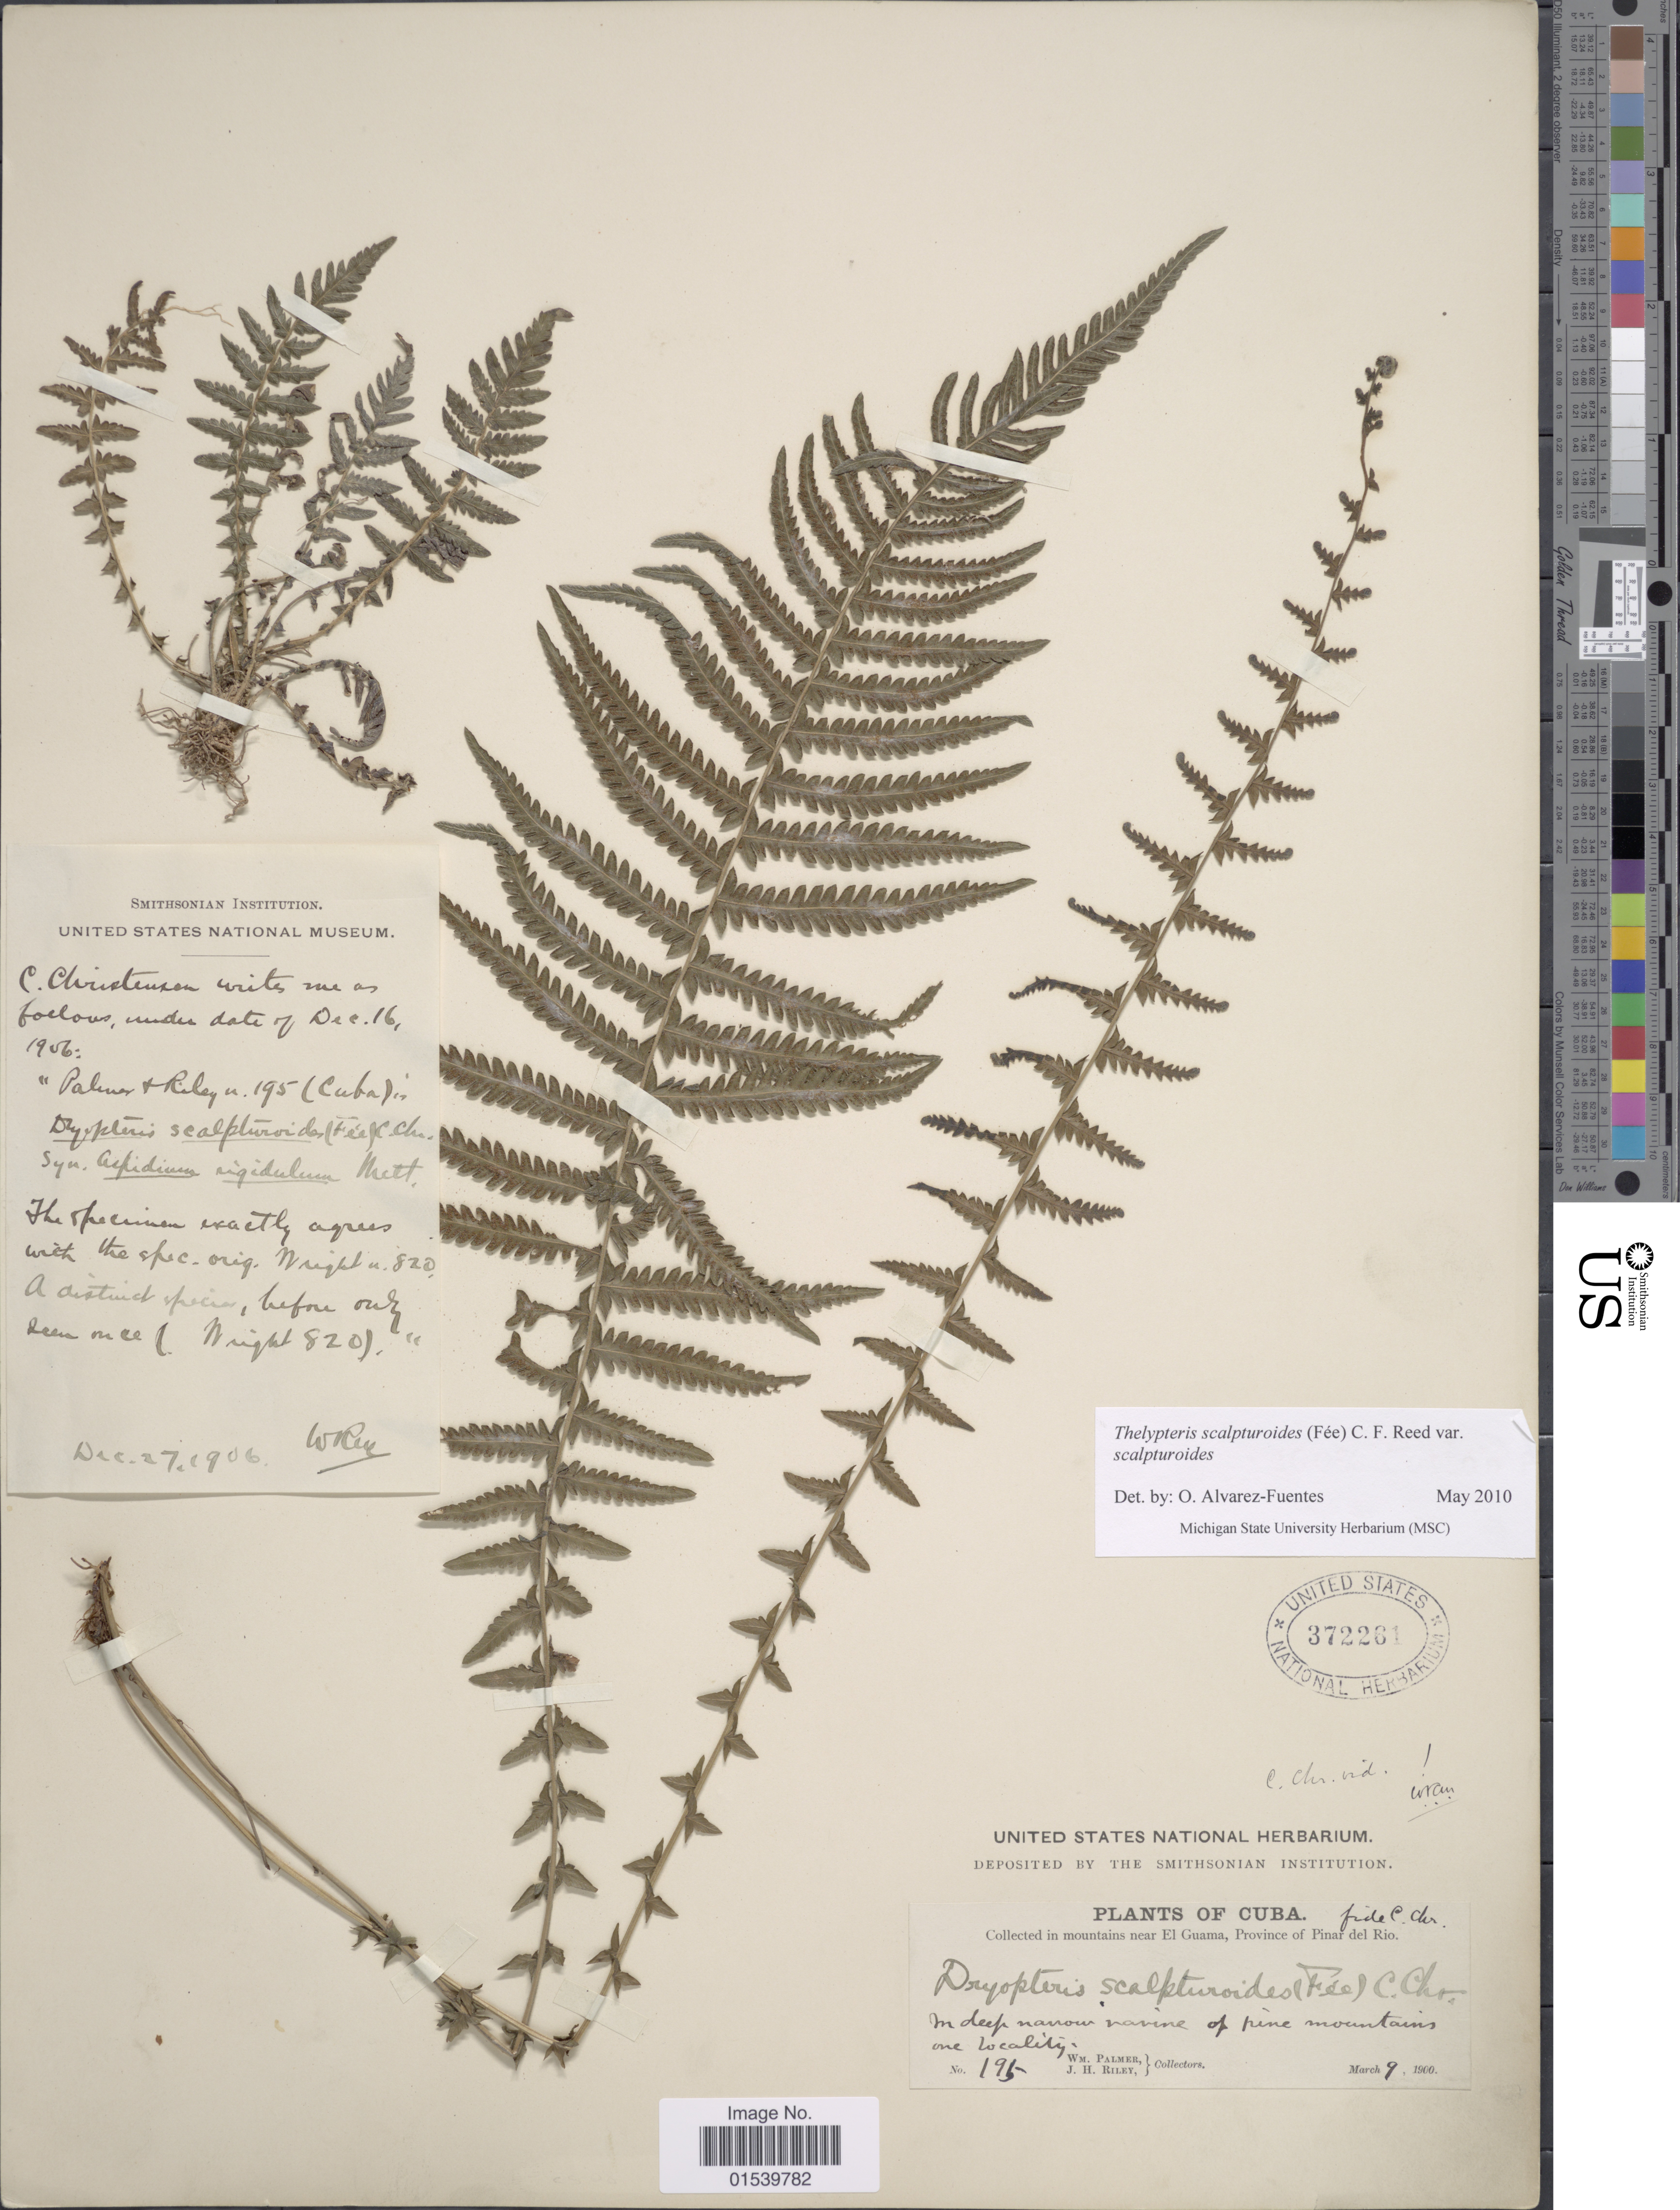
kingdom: Plantae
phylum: Tracheophyta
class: Polypodiopsida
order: Polypodiales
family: Thelypteridaceae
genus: Amauropelta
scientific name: Amauropelta scalpturoides (Fée) comb. nov., ined 2015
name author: (Fée)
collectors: W. Palmer & J. H. Riley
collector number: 195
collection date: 1900-03-09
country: Cuba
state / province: Pinar del Río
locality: In mountains near El Guama, In deep narrow ravine of pine mountains one locality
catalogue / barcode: US 372261